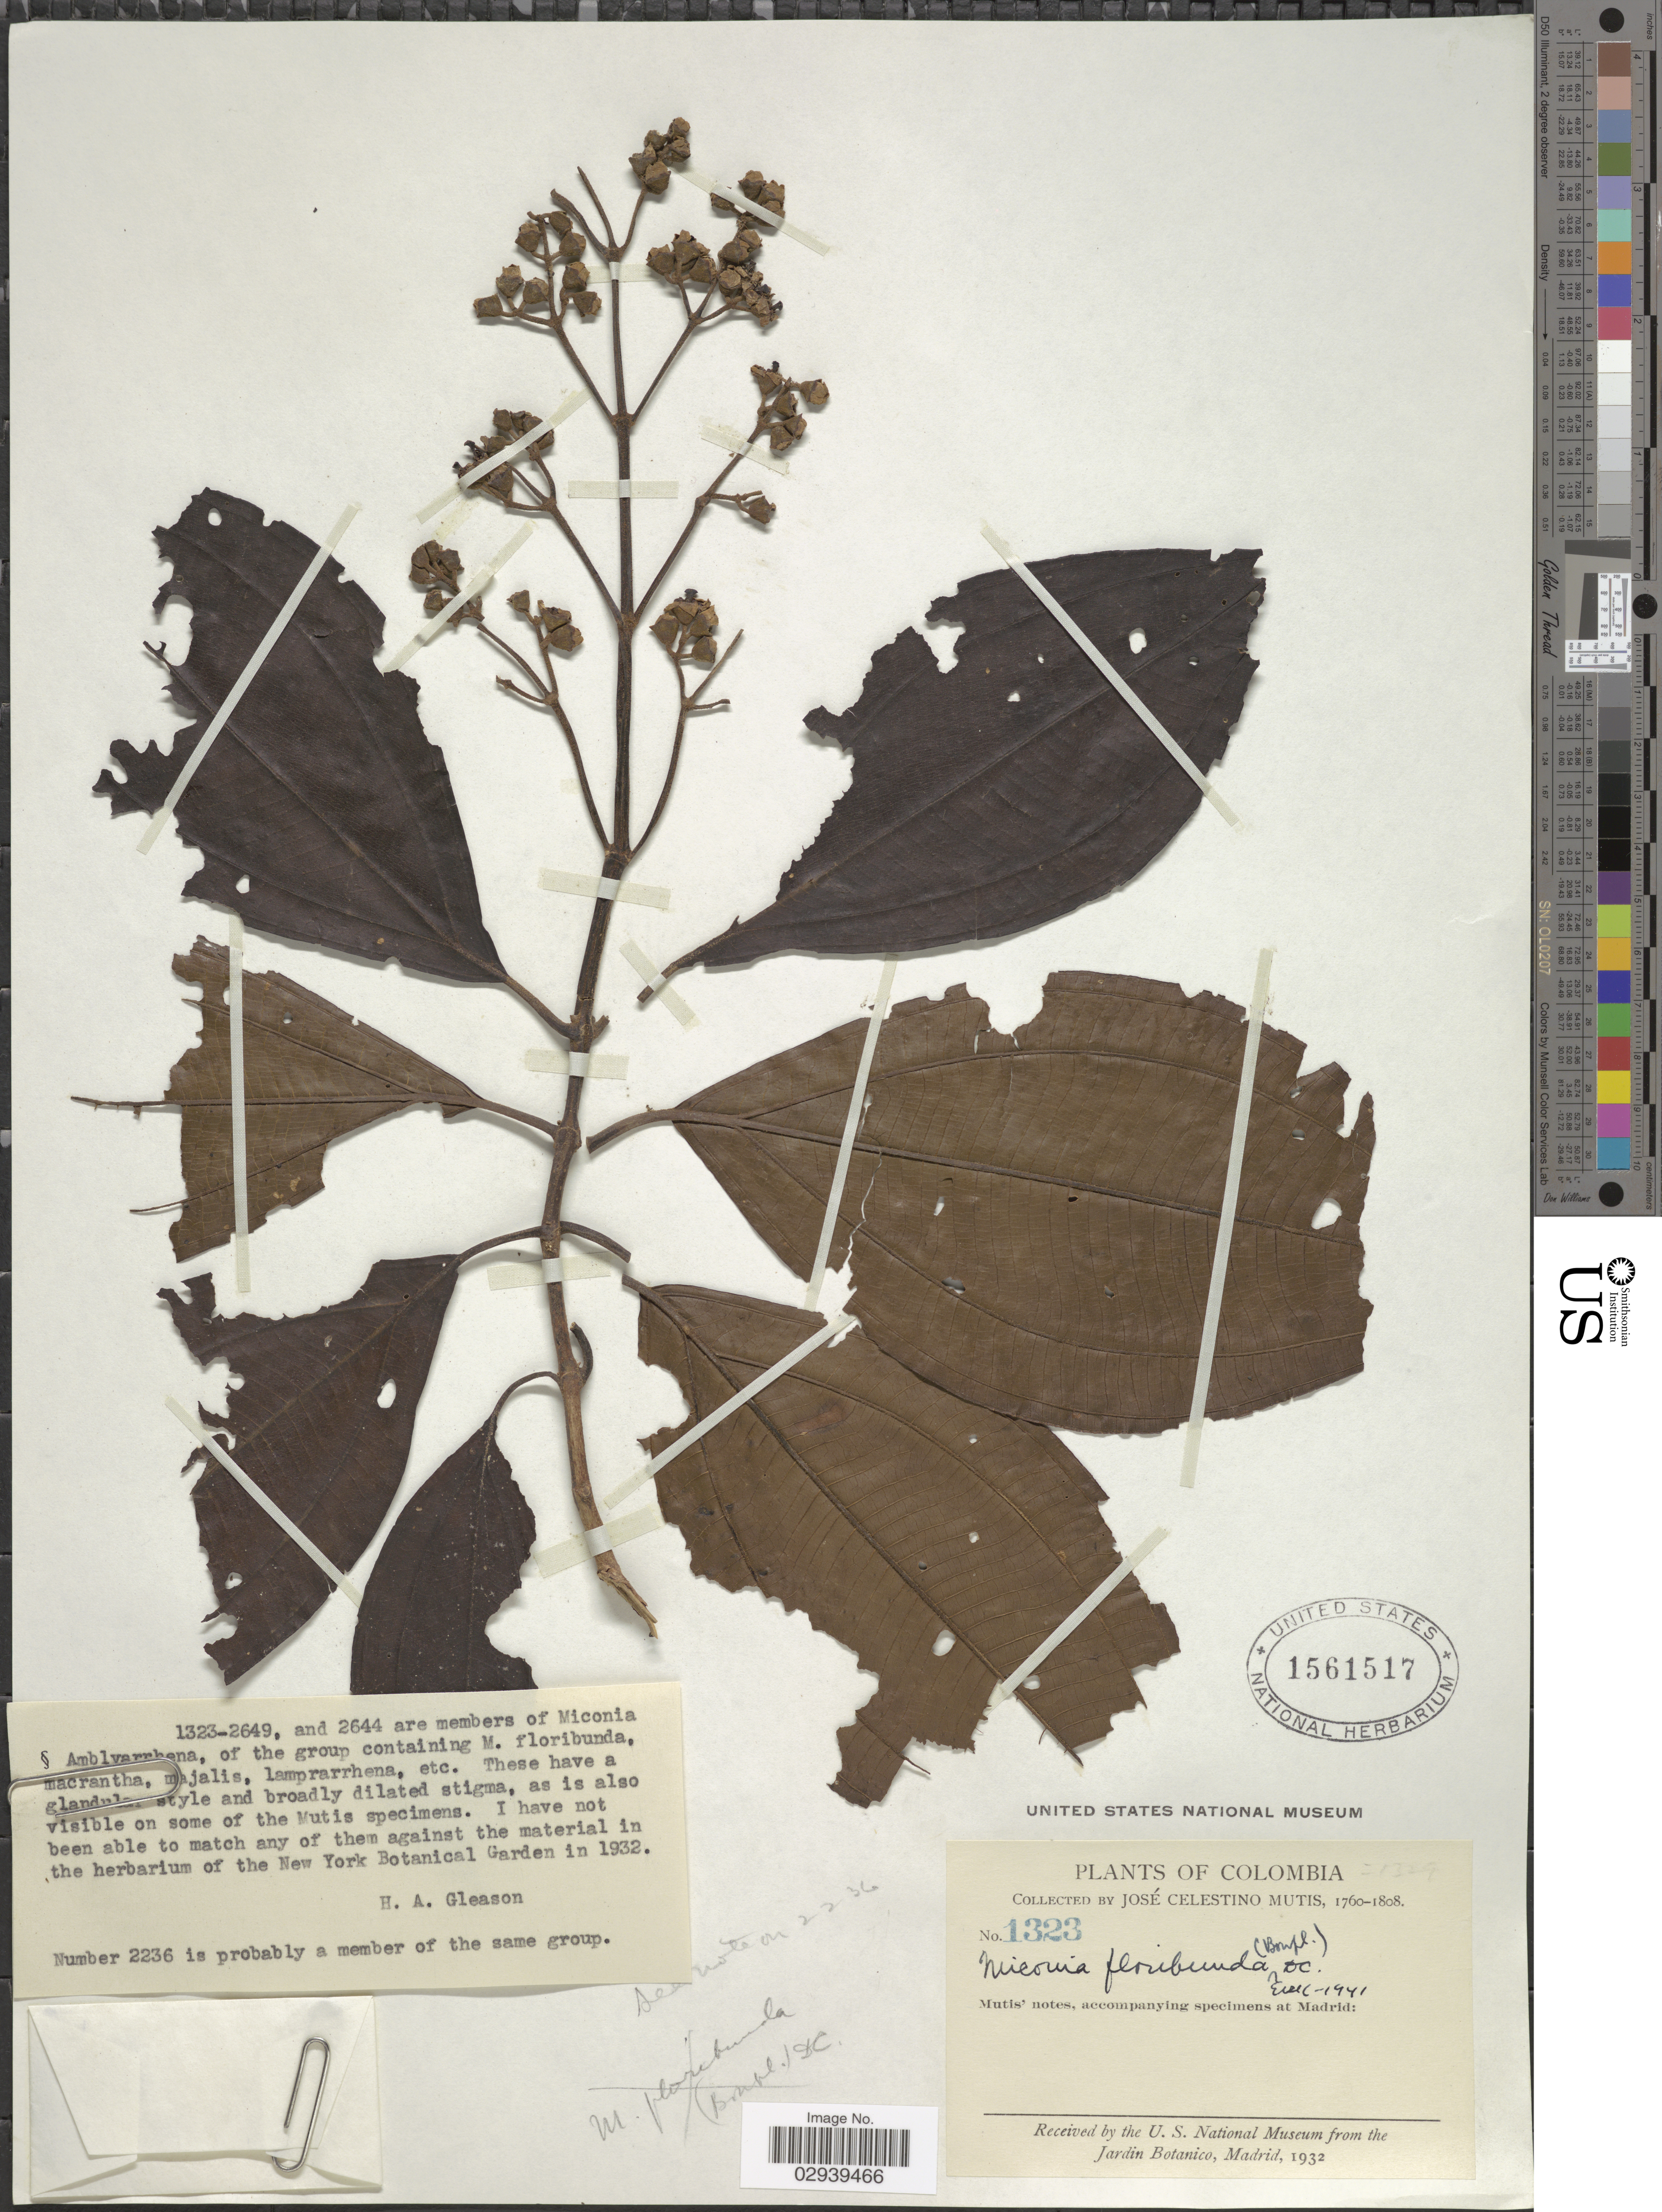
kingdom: Plantae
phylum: Tracheophyta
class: Magnoliopsida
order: Myrtales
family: Melastomataceae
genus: Miconia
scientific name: Miconia floribunda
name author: (Bonpl.) DC.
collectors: J. C. B. Mutis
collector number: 1323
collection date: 1760/1808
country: Colombia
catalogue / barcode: US 1561517